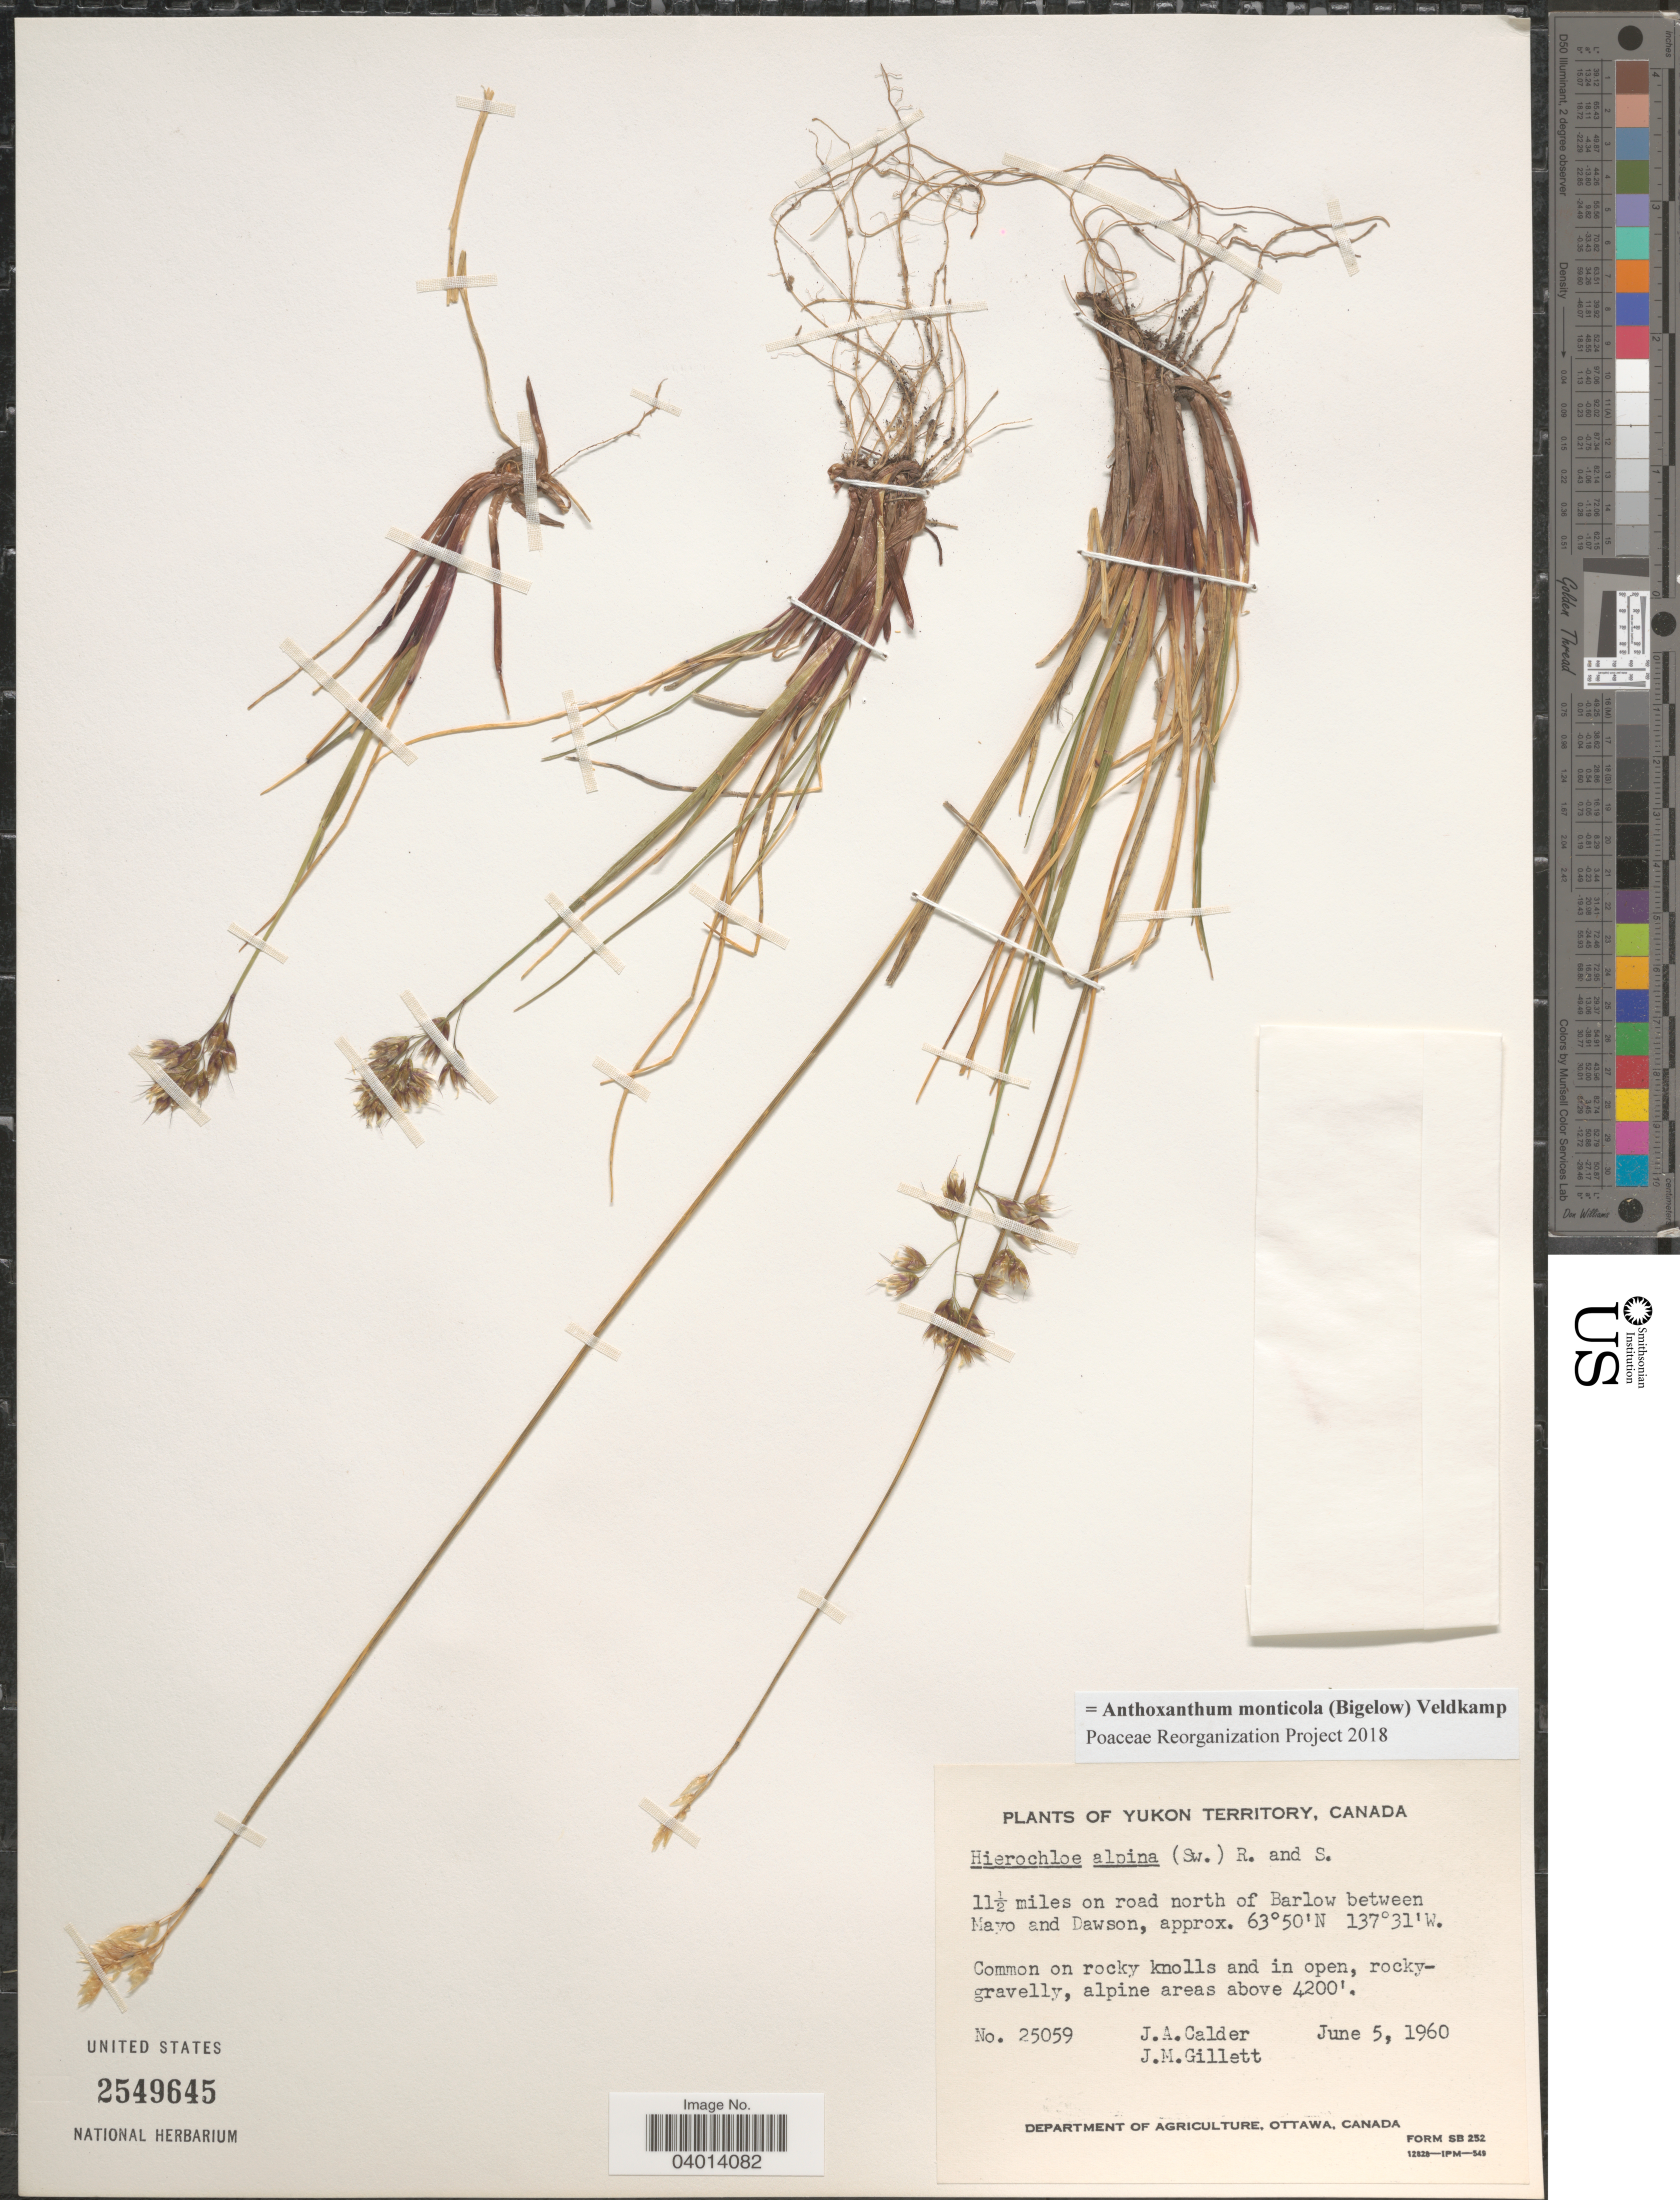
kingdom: Plantae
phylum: Tracheophyta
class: Liliopsida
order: Poales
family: Poaceae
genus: Anthoxanthum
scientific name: Anthoxanthum monticola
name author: (Bigelow) Veldkamp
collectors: J. A. Calder & J. M. Gillett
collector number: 25059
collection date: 1960-06-05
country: Canada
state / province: Yukon Territory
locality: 11½ miles on road north of Barlow between Mayo and Dawson.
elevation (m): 1280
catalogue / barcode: US 2549645